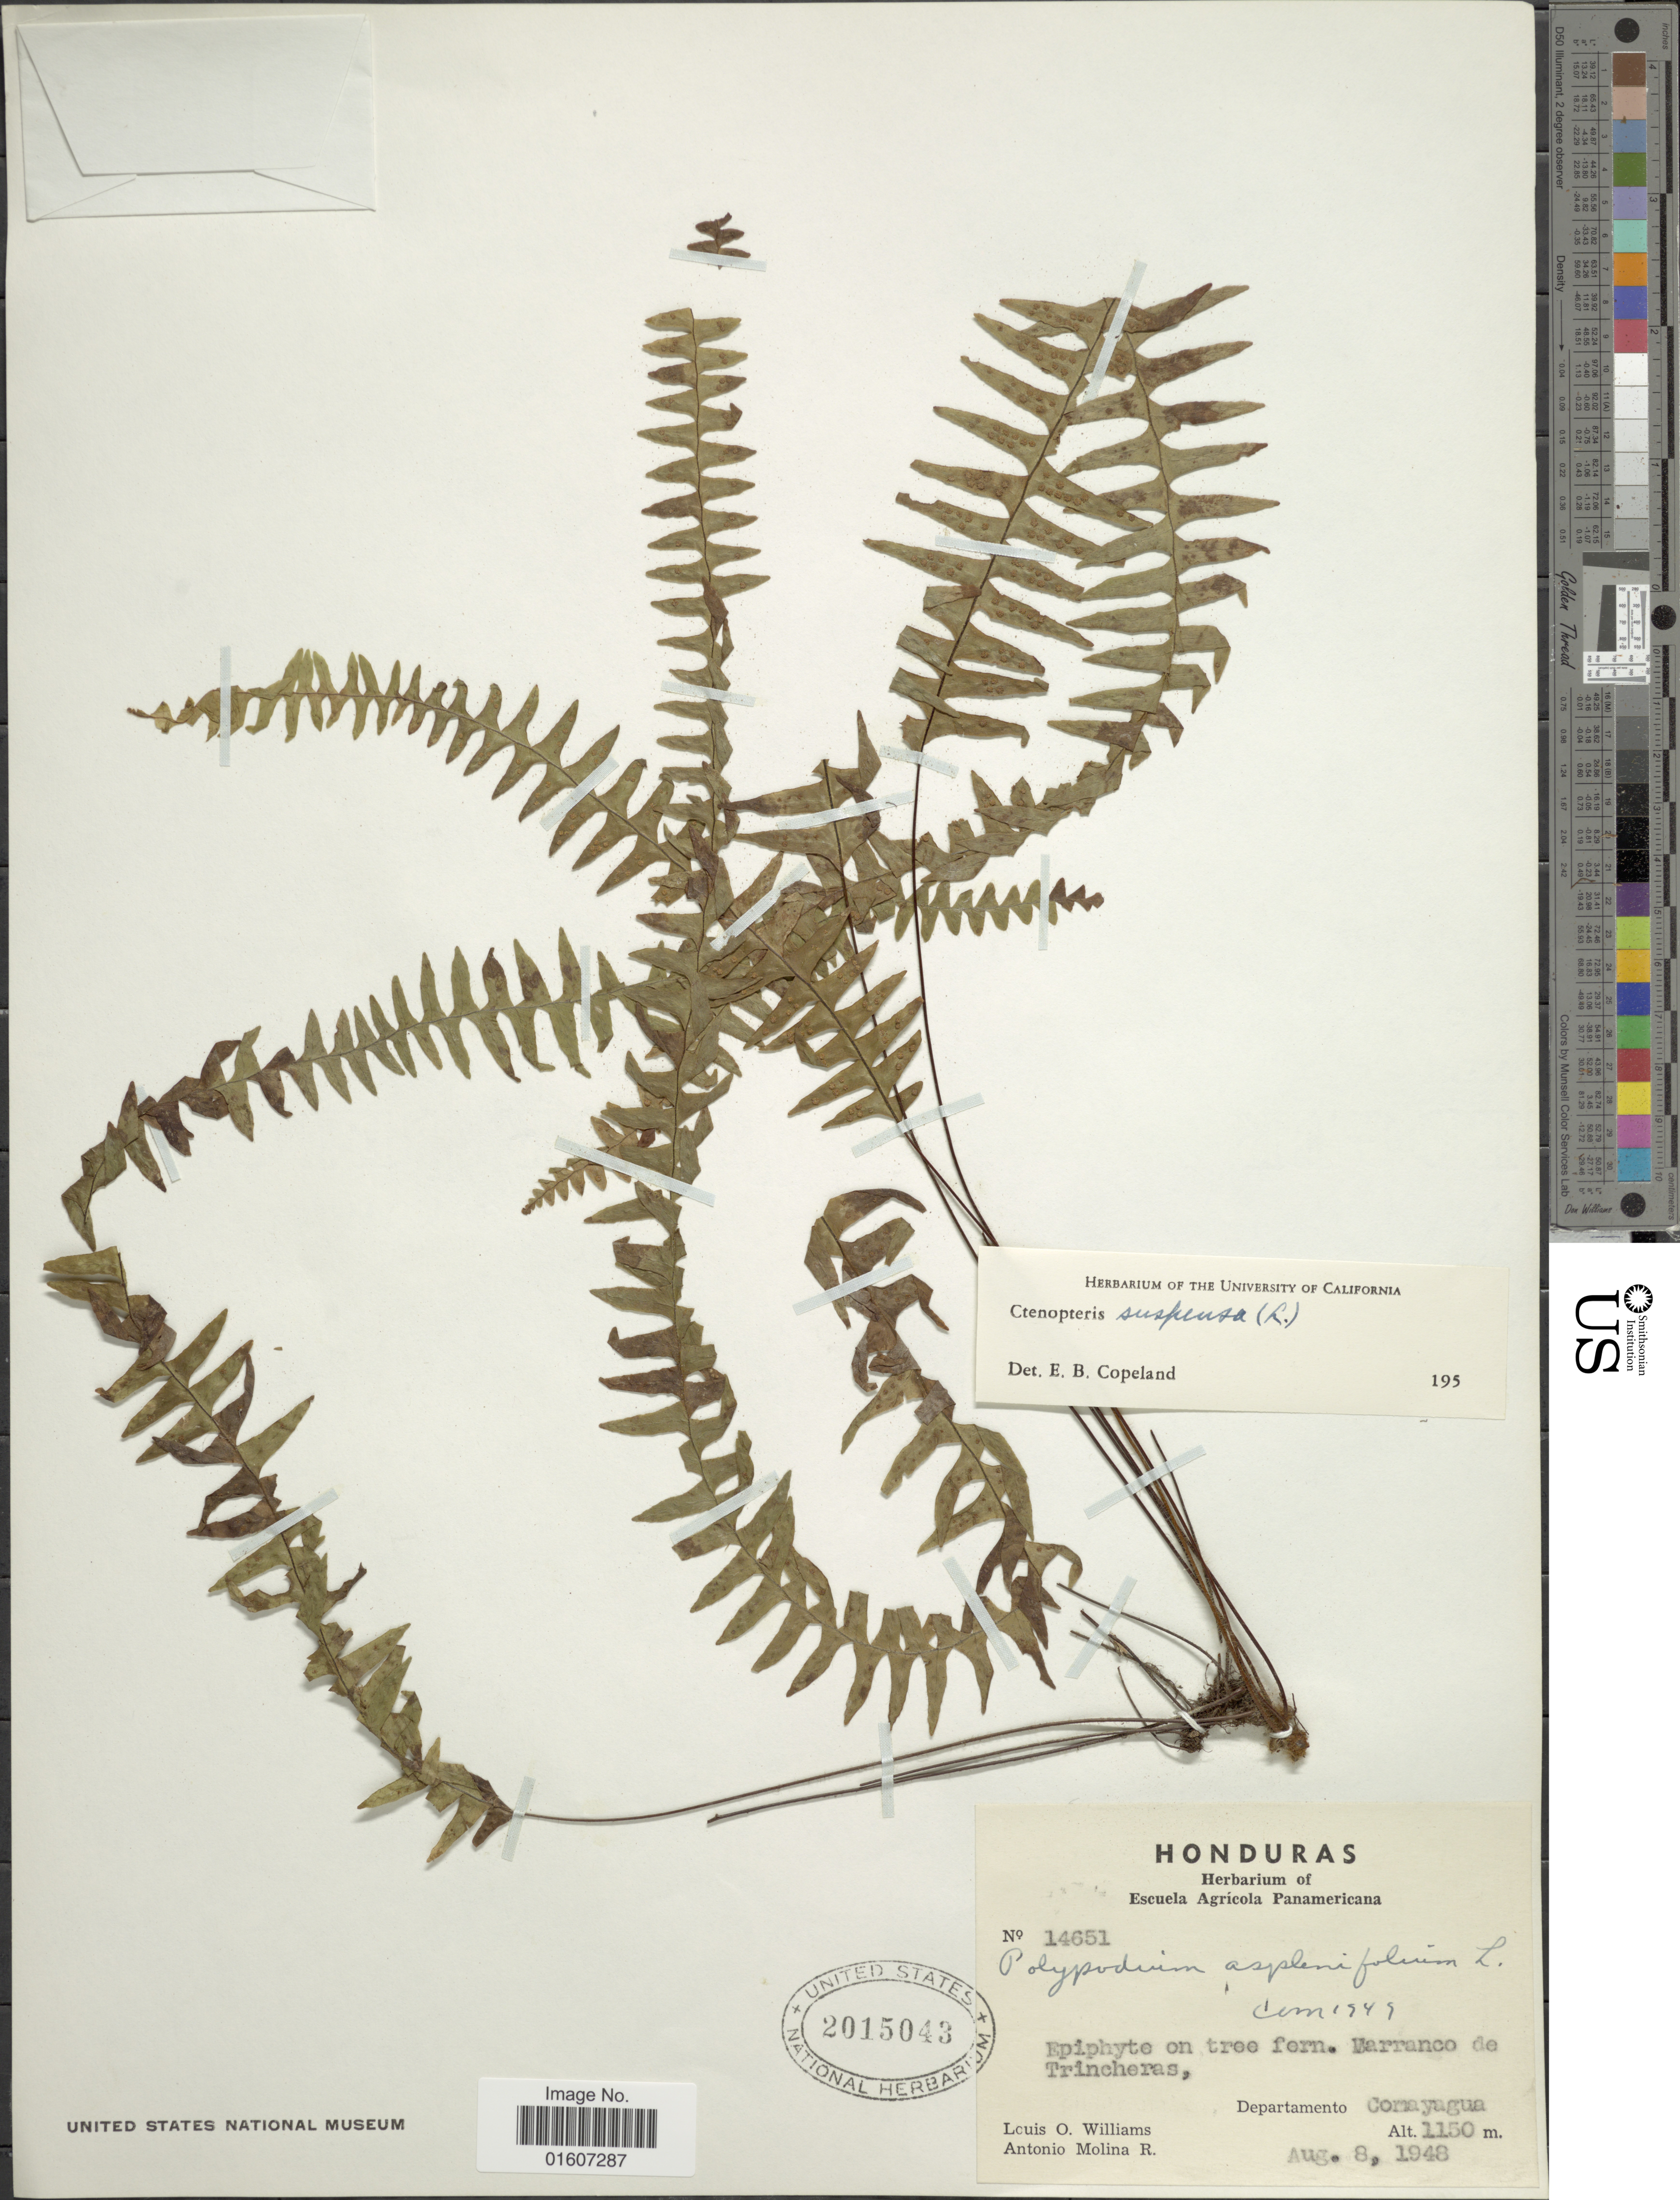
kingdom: Plantae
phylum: Tracheophyta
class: Polypodiopsida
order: Polypodiales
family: Polypodiaceae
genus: Terpsichore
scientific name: Terpsichore asplenifolia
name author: (L.) A.R. Sm.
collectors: L. O. Williams & A. Molina R.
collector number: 14651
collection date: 1948-08-08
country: Honduras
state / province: Comayagua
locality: Varranco de Trincgeras, Departamento Comayagua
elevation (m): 1150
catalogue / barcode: US 2015043